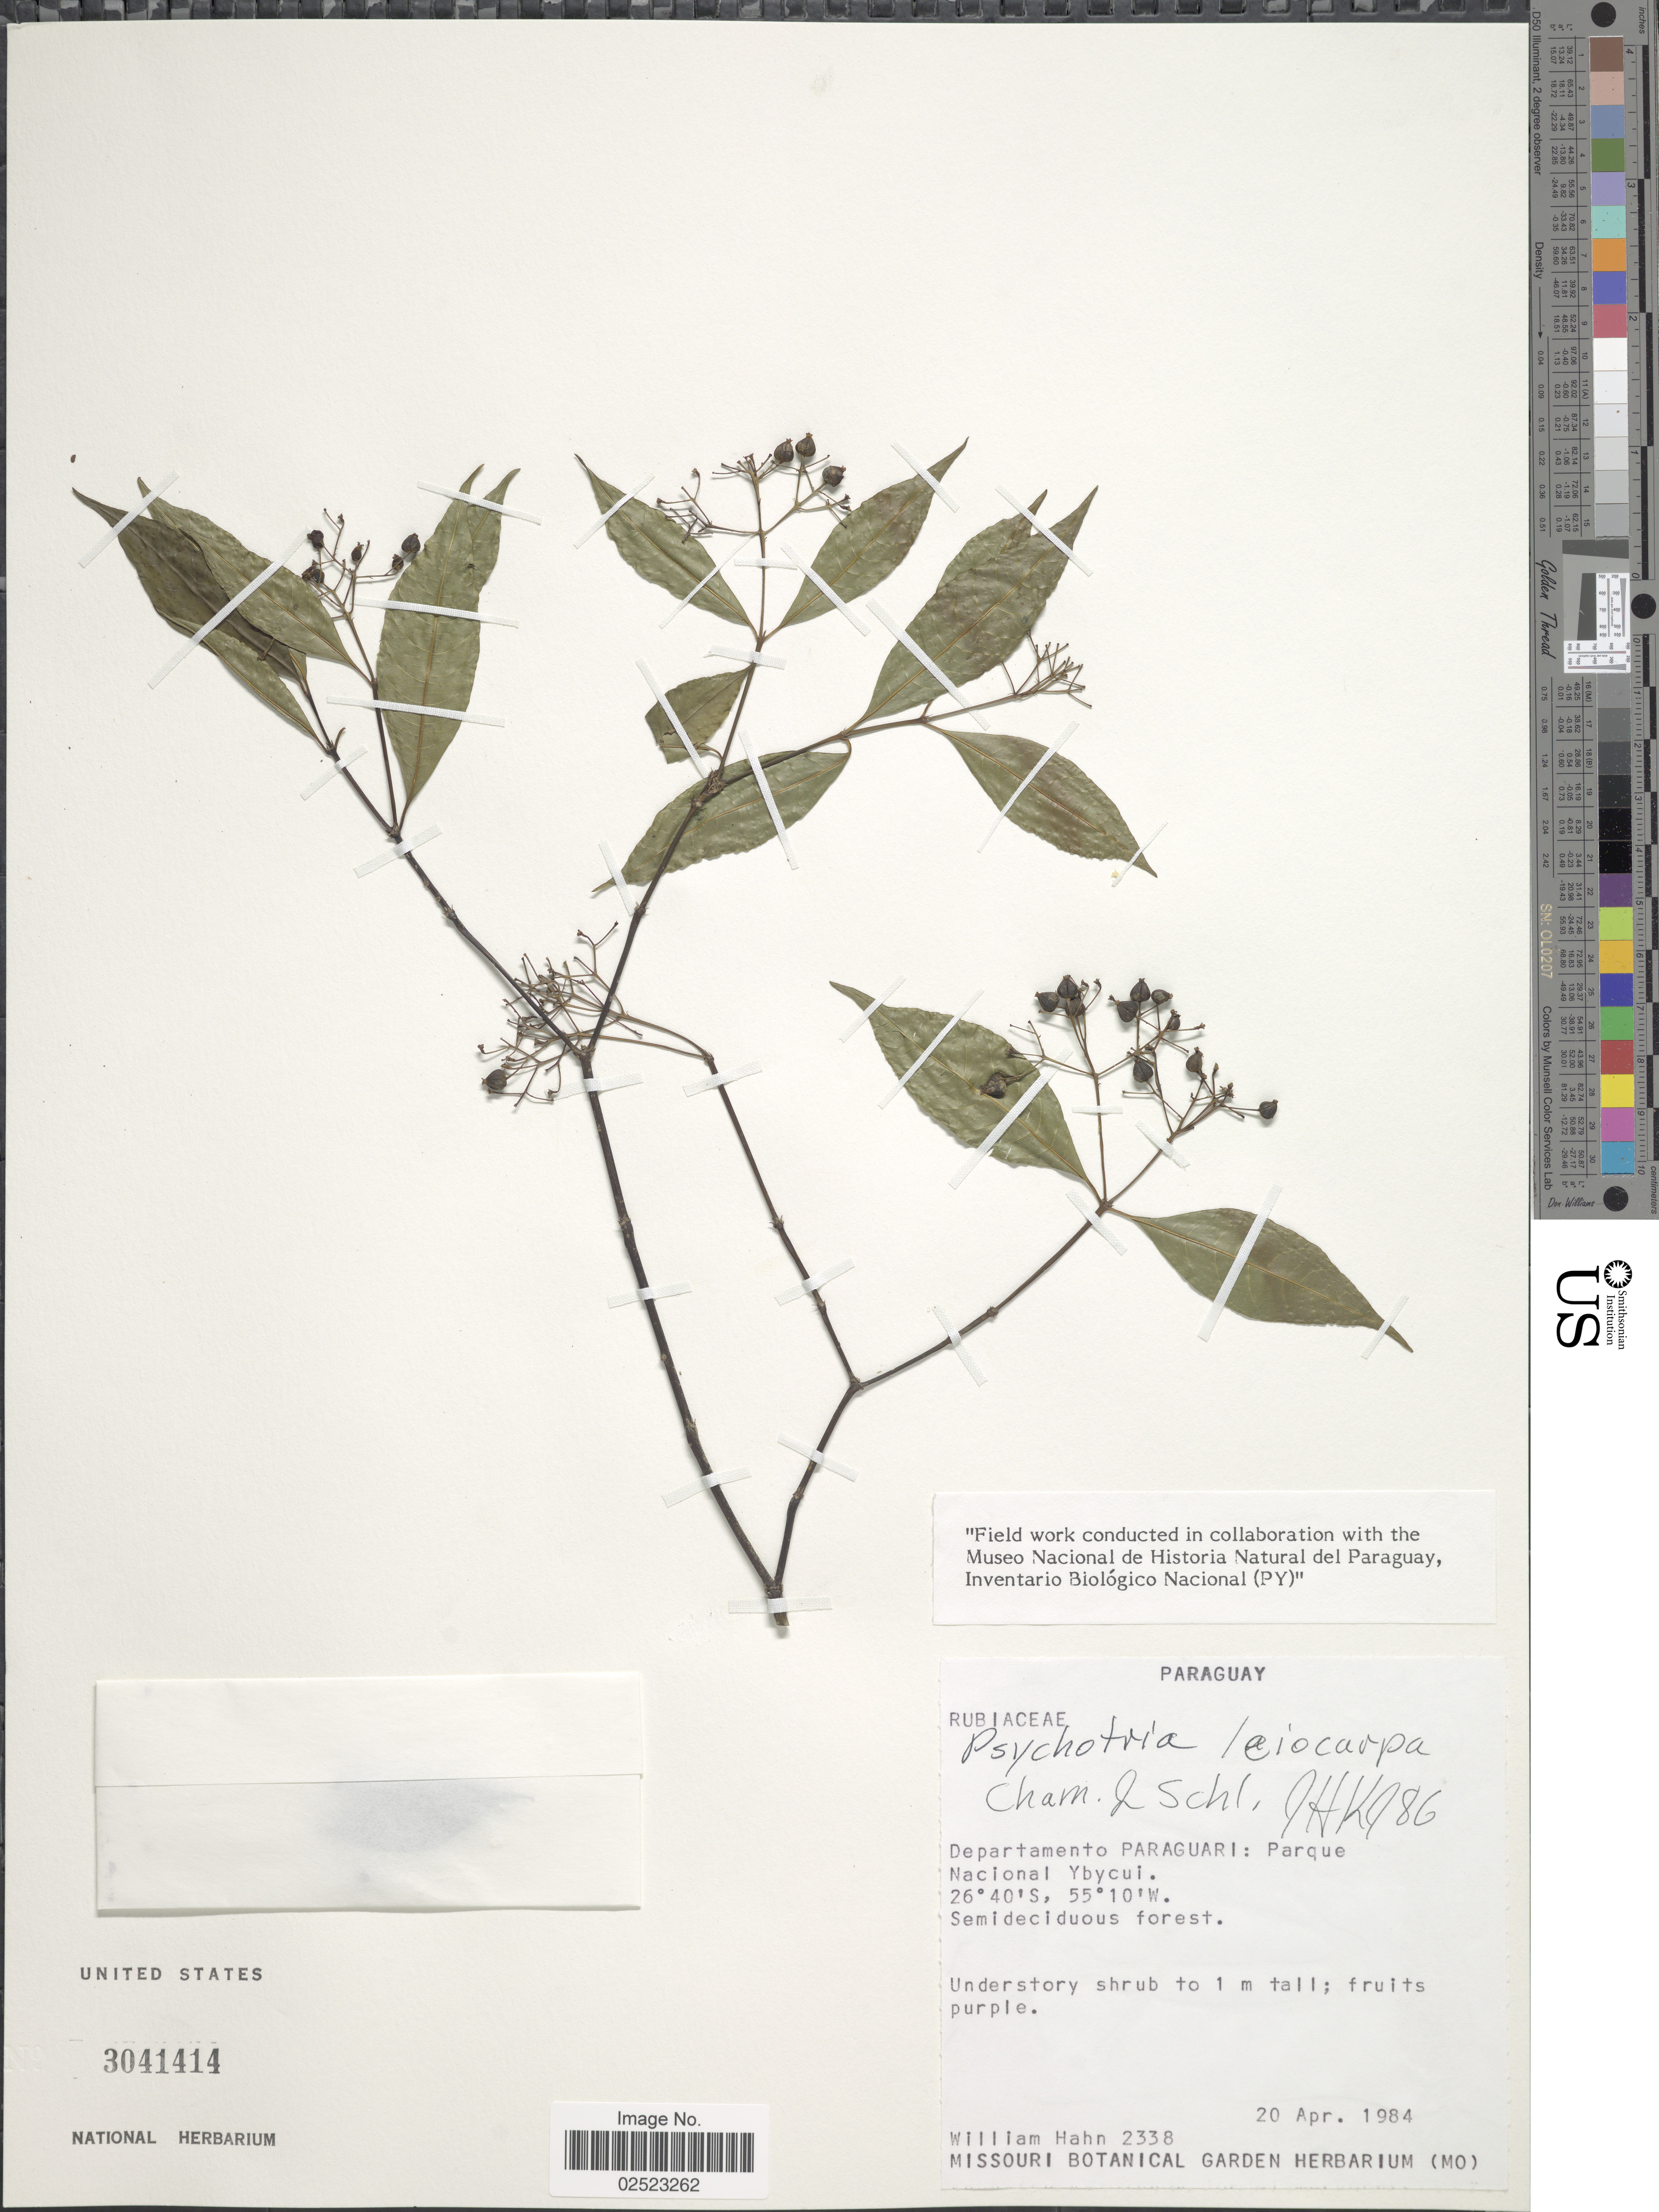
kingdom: Plantae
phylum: Tracheophyta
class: Magnoliopsida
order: Gentianales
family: Rubiaceae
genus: Psychotria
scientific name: Psychotria leiocarpa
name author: Cham. & Schltdl.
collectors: W. Hahn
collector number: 2338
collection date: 1984-04-20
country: Paraguay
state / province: Paraguari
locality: Departamento Paraguari: Parque Nacional Ybycui, Semideciduous forest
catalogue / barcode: US 3041414